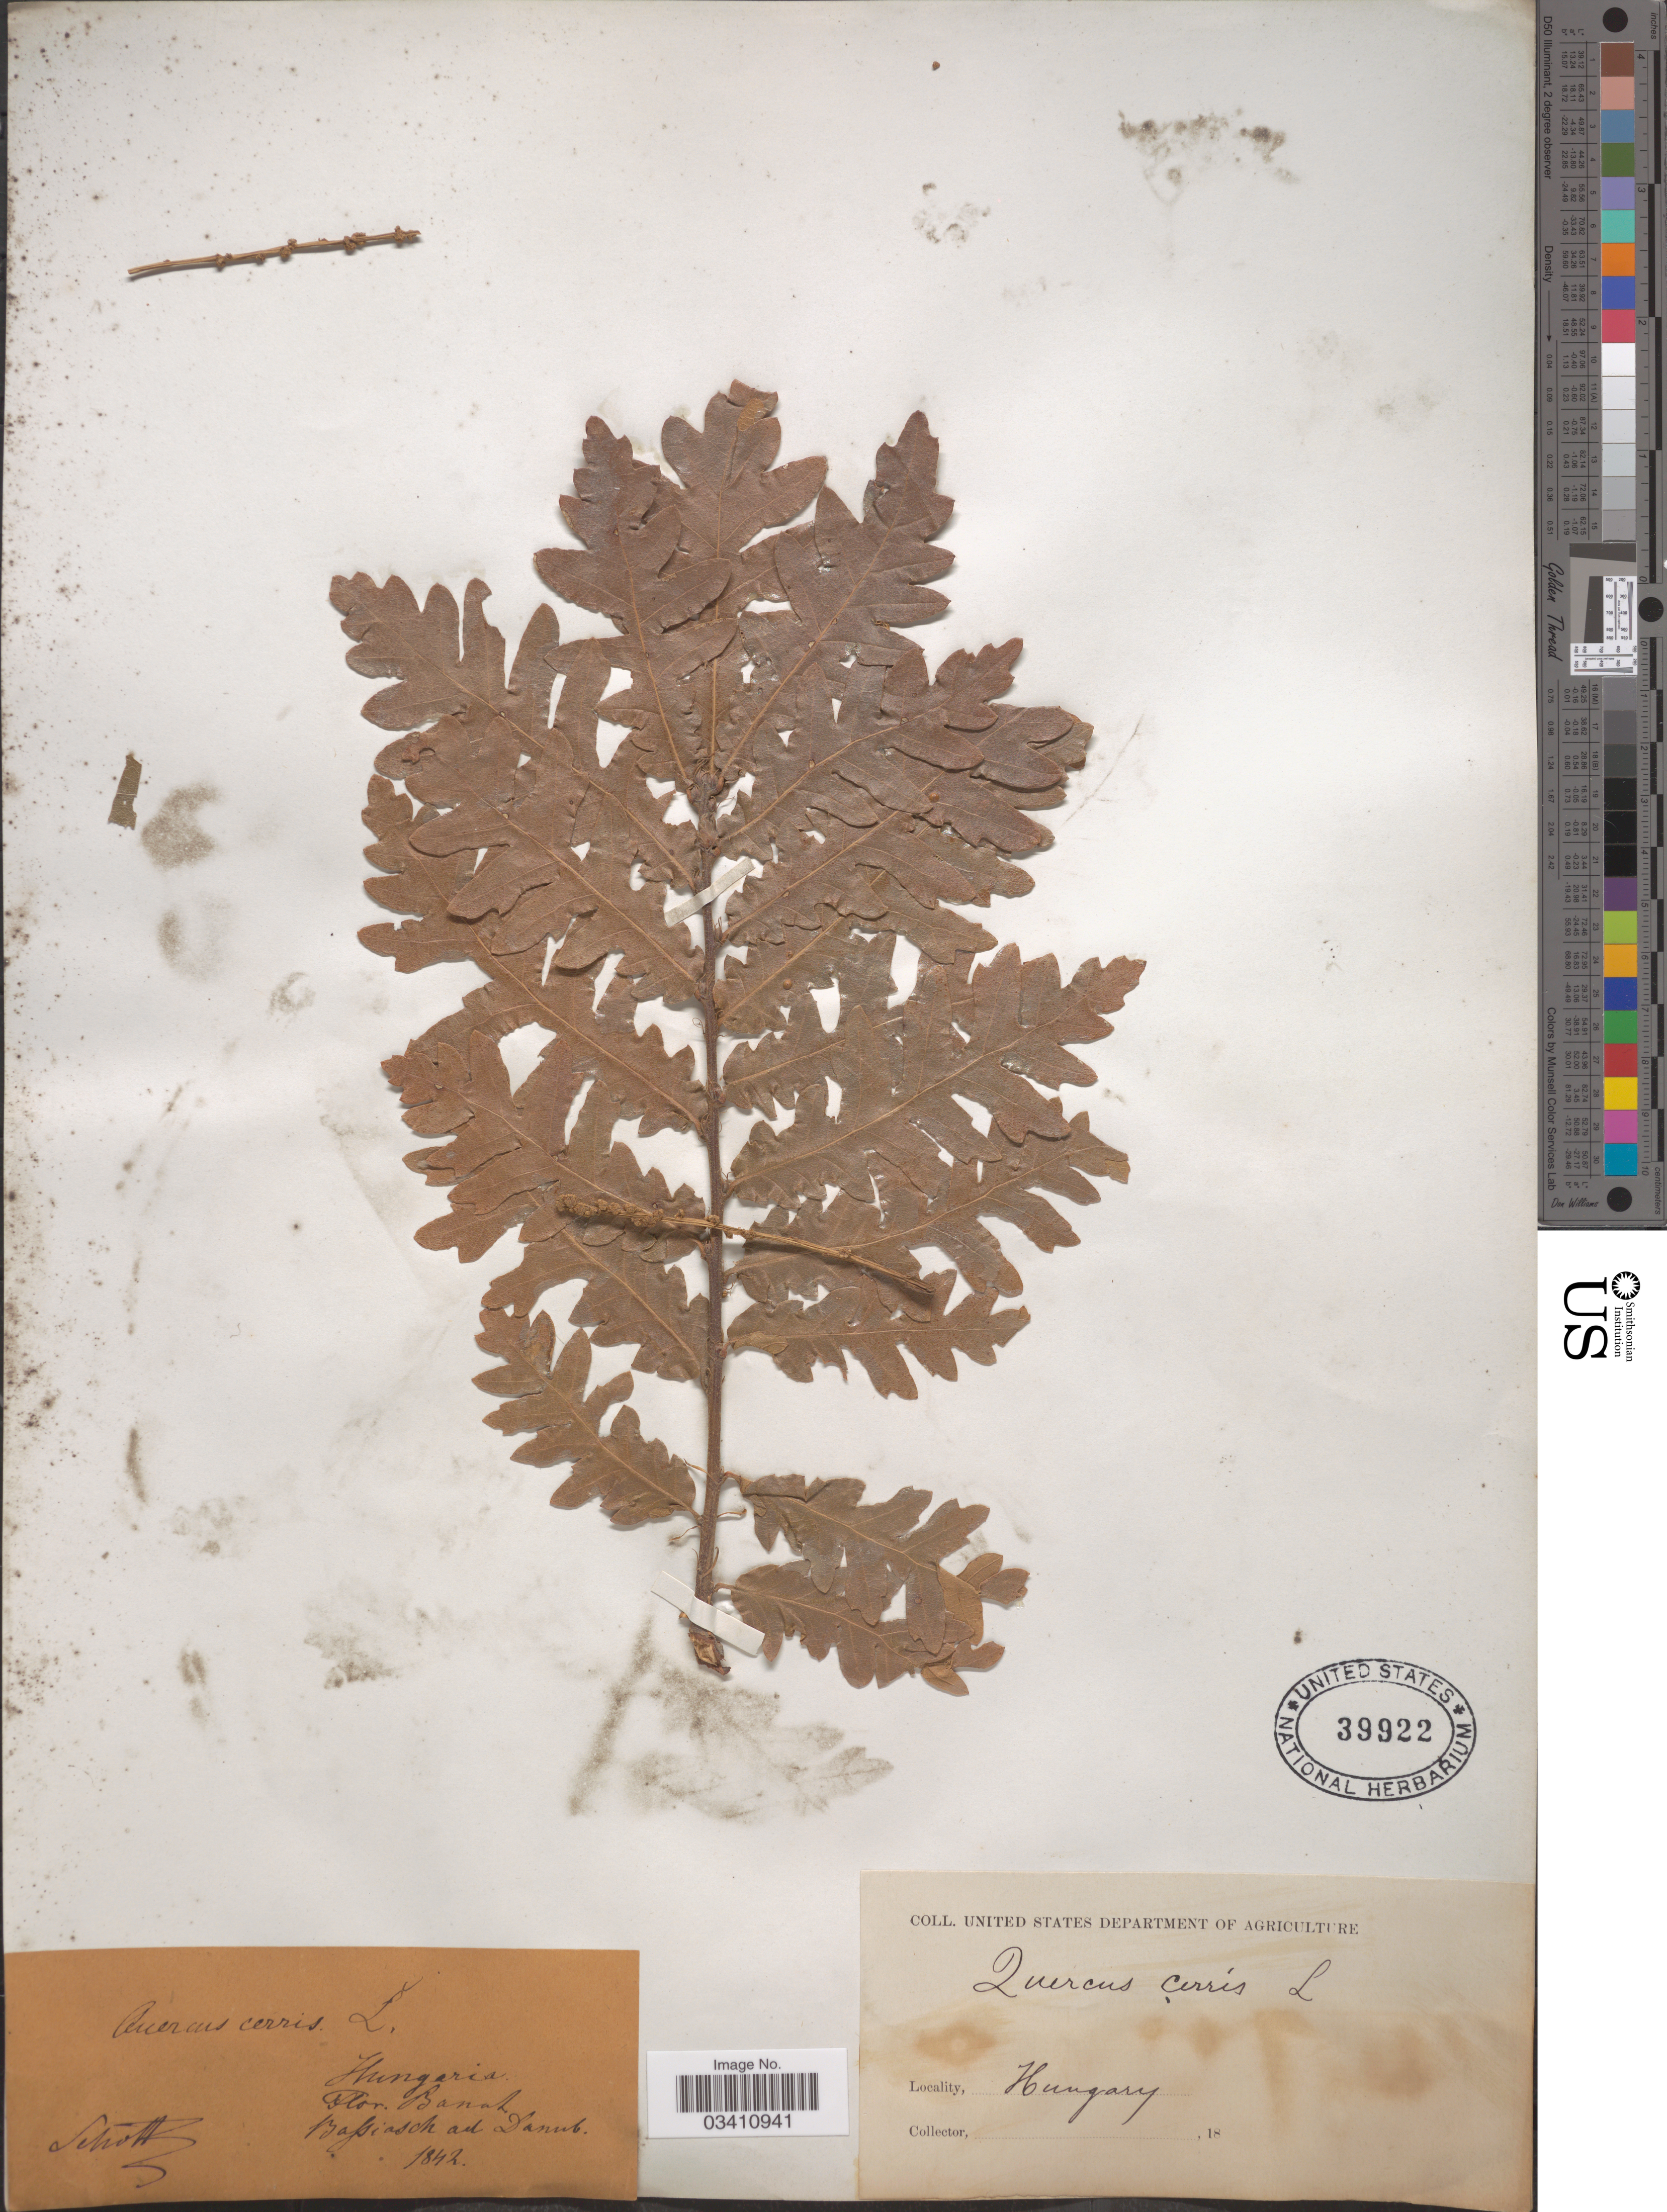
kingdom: Plantae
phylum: Tracheophyta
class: Magnoliopsida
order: Fagales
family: Fagaceae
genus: Quercus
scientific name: Quercus cerris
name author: L.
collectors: -. Schottz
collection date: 1842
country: Hungary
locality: Banat. Bapiasch ad Danub.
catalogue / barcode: US 39922